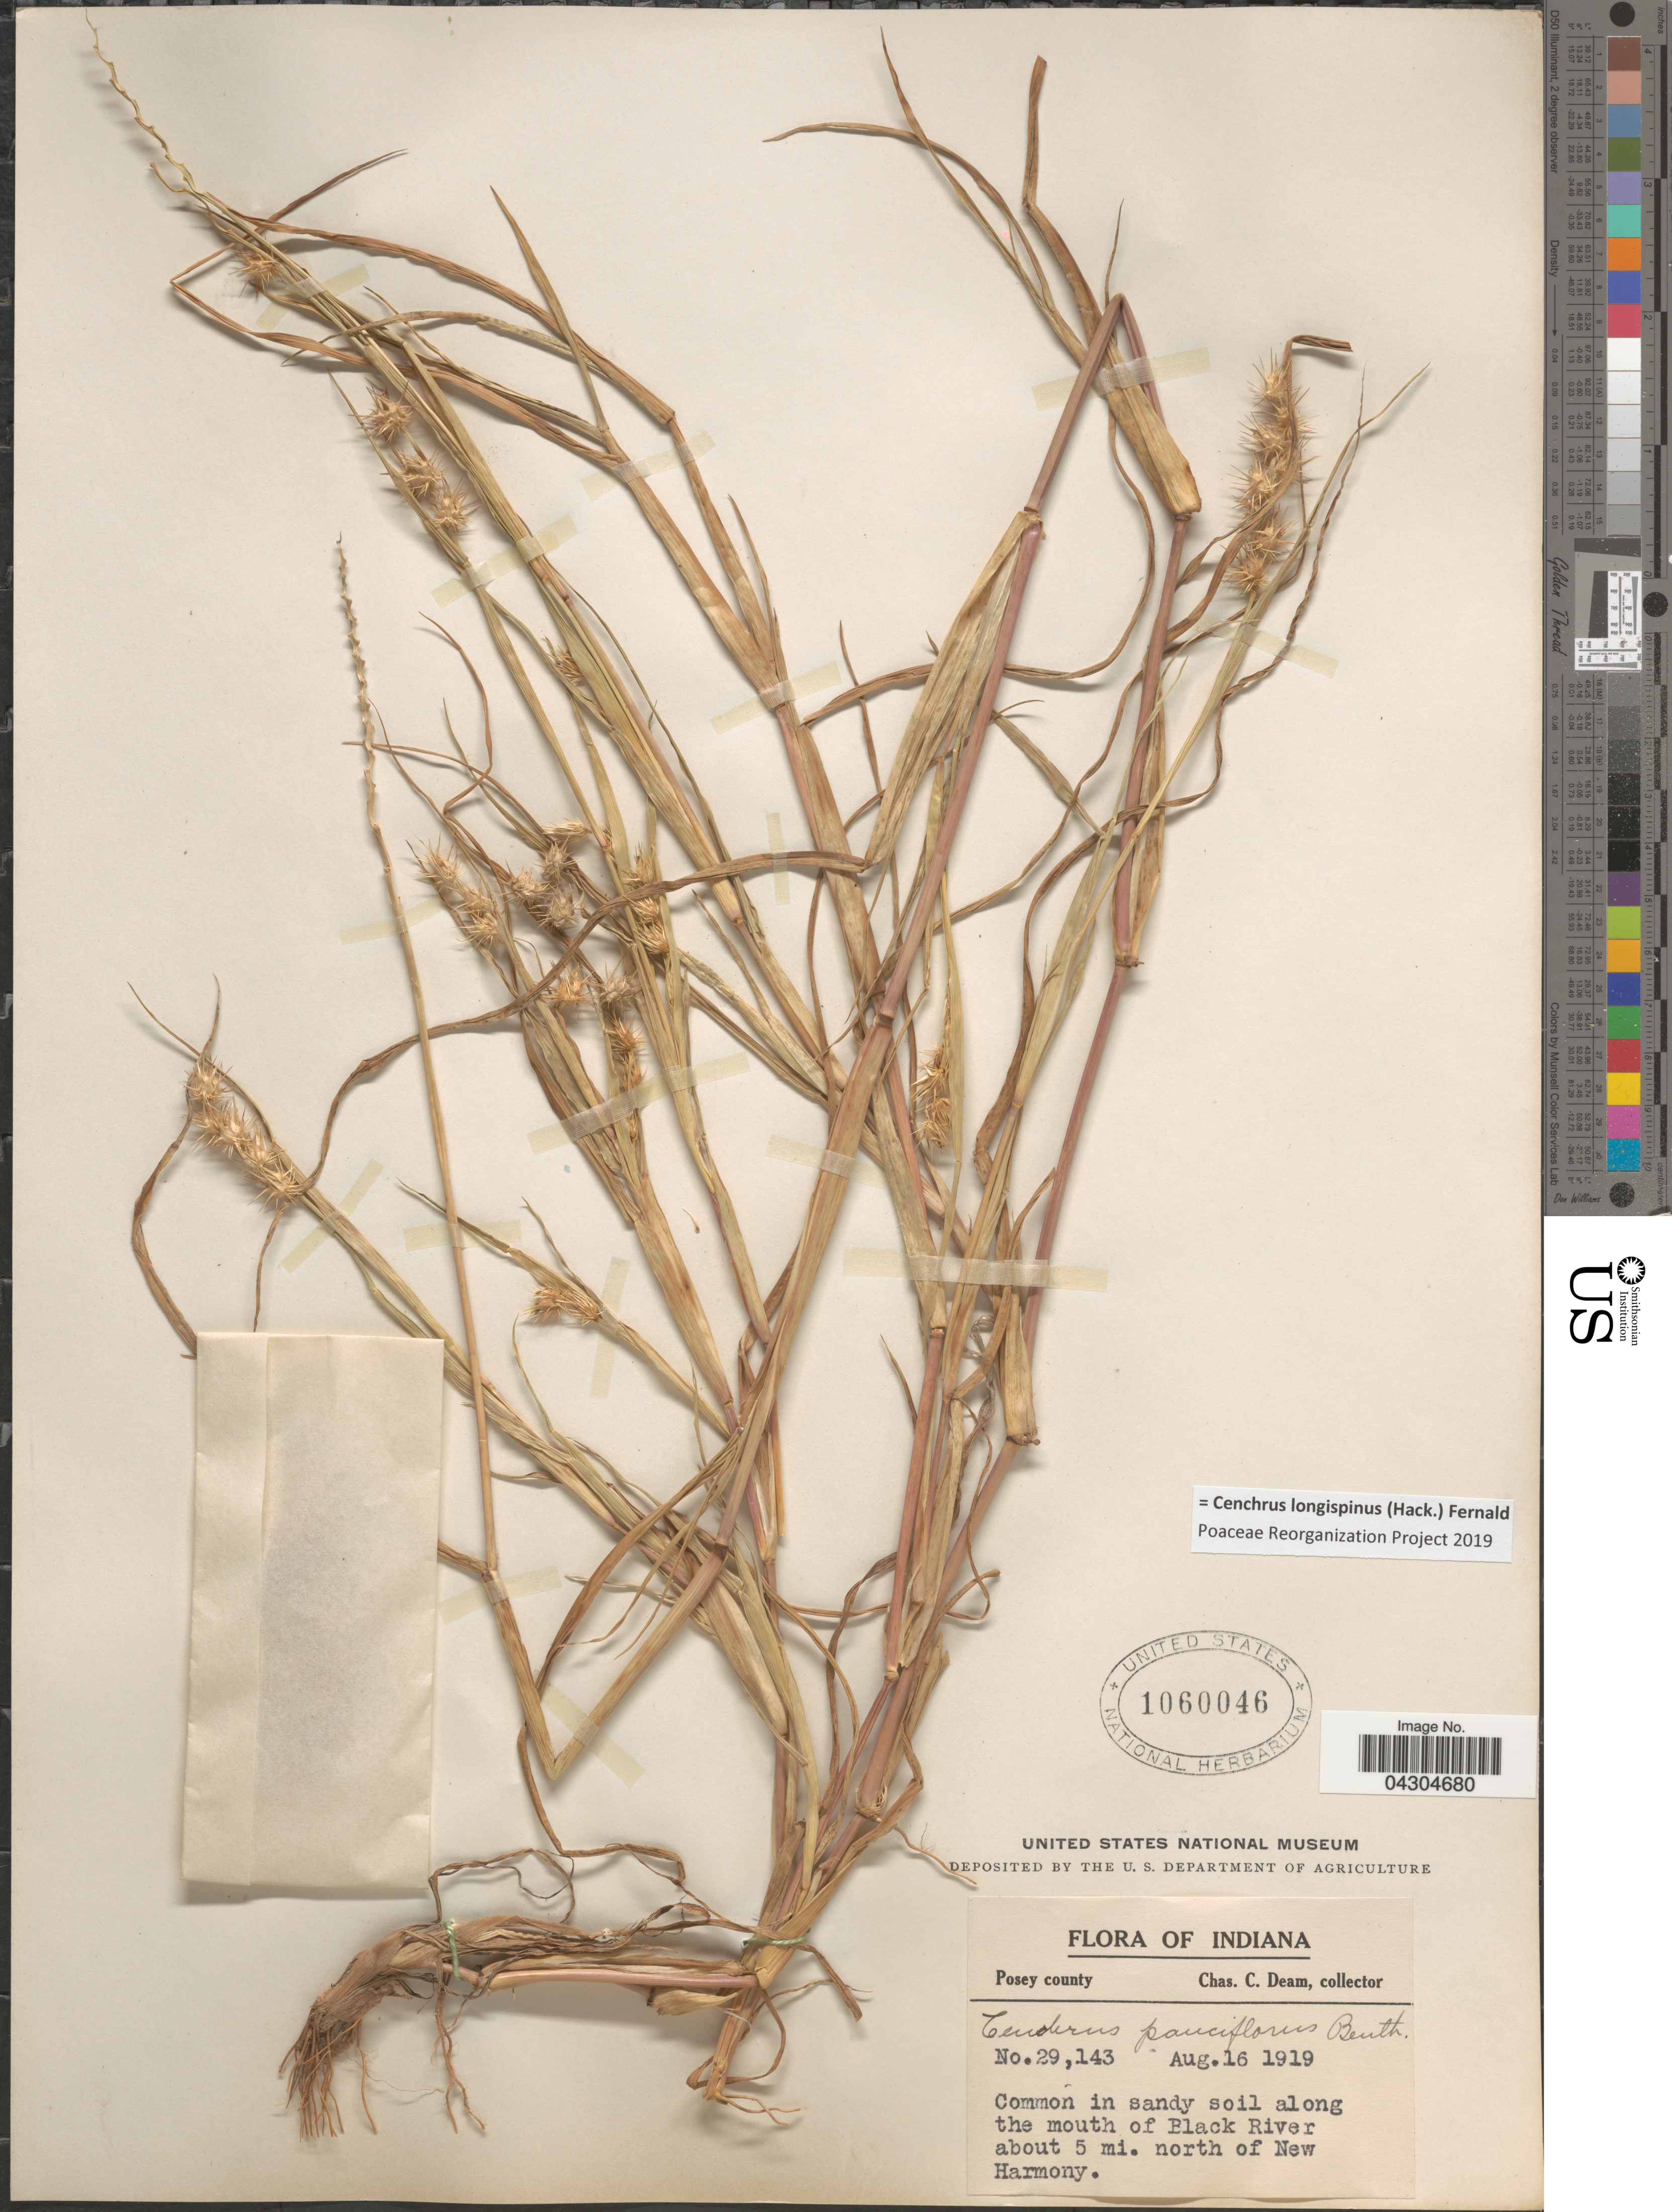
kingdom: Plantae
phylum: Tracheophyta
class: Liliopsida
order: Poales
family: Poaceae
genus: Cenchrus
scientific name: Cenchrus longispinus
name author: (Hack.) Fernald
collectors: C. C. Deam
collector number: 29143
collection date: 1919-08-16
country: United States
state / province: Indiana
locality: Posey county. Common in sandy soil along the mouth of Black River about 5 mi. north of New Harmony.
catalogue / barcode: US 1060046